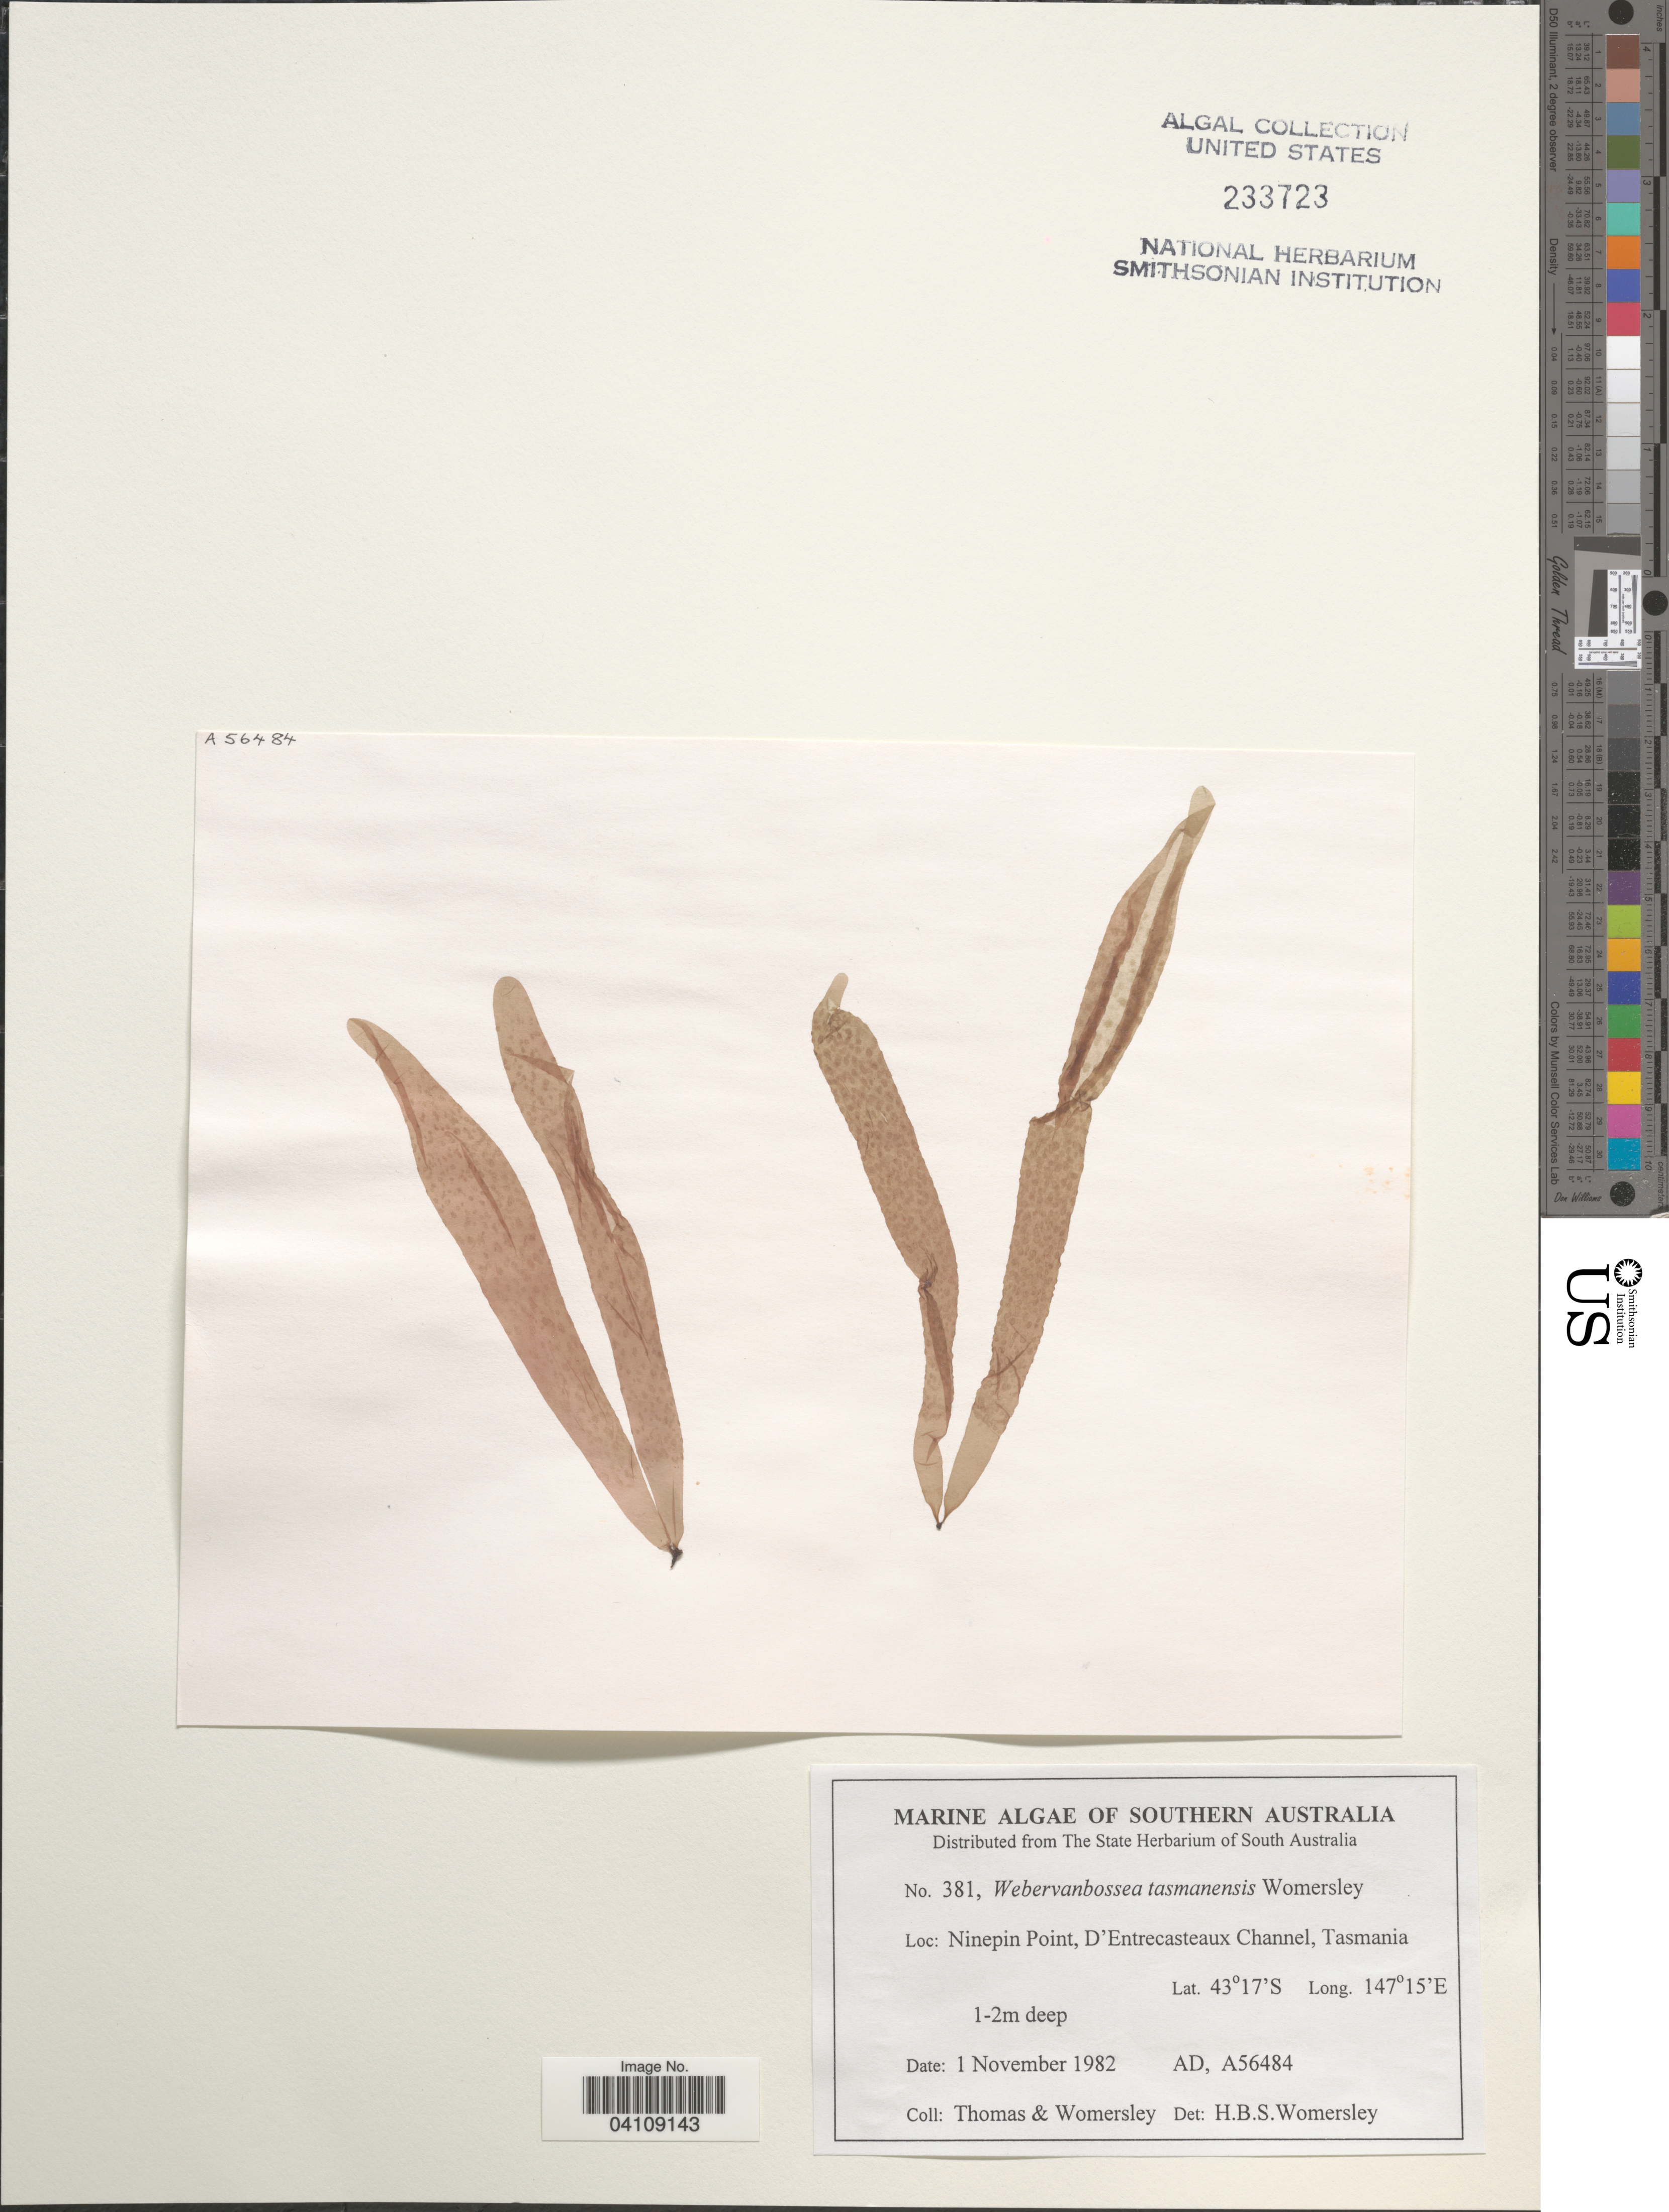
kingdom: Plantae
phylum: Rhodophyta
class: Florideophyceae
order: Rhodymeniales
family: Faucheaceae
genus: Webervanbossea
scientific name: Webervanbossea tasmanensis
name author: Womersley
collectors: -- Thomas & Womersley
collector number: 381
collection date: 1982-11-01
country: Australia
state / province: Tasmania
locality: Southern Australia. Ninepin Point, D'Entrecasteaux Channel.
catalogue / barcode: US 233723